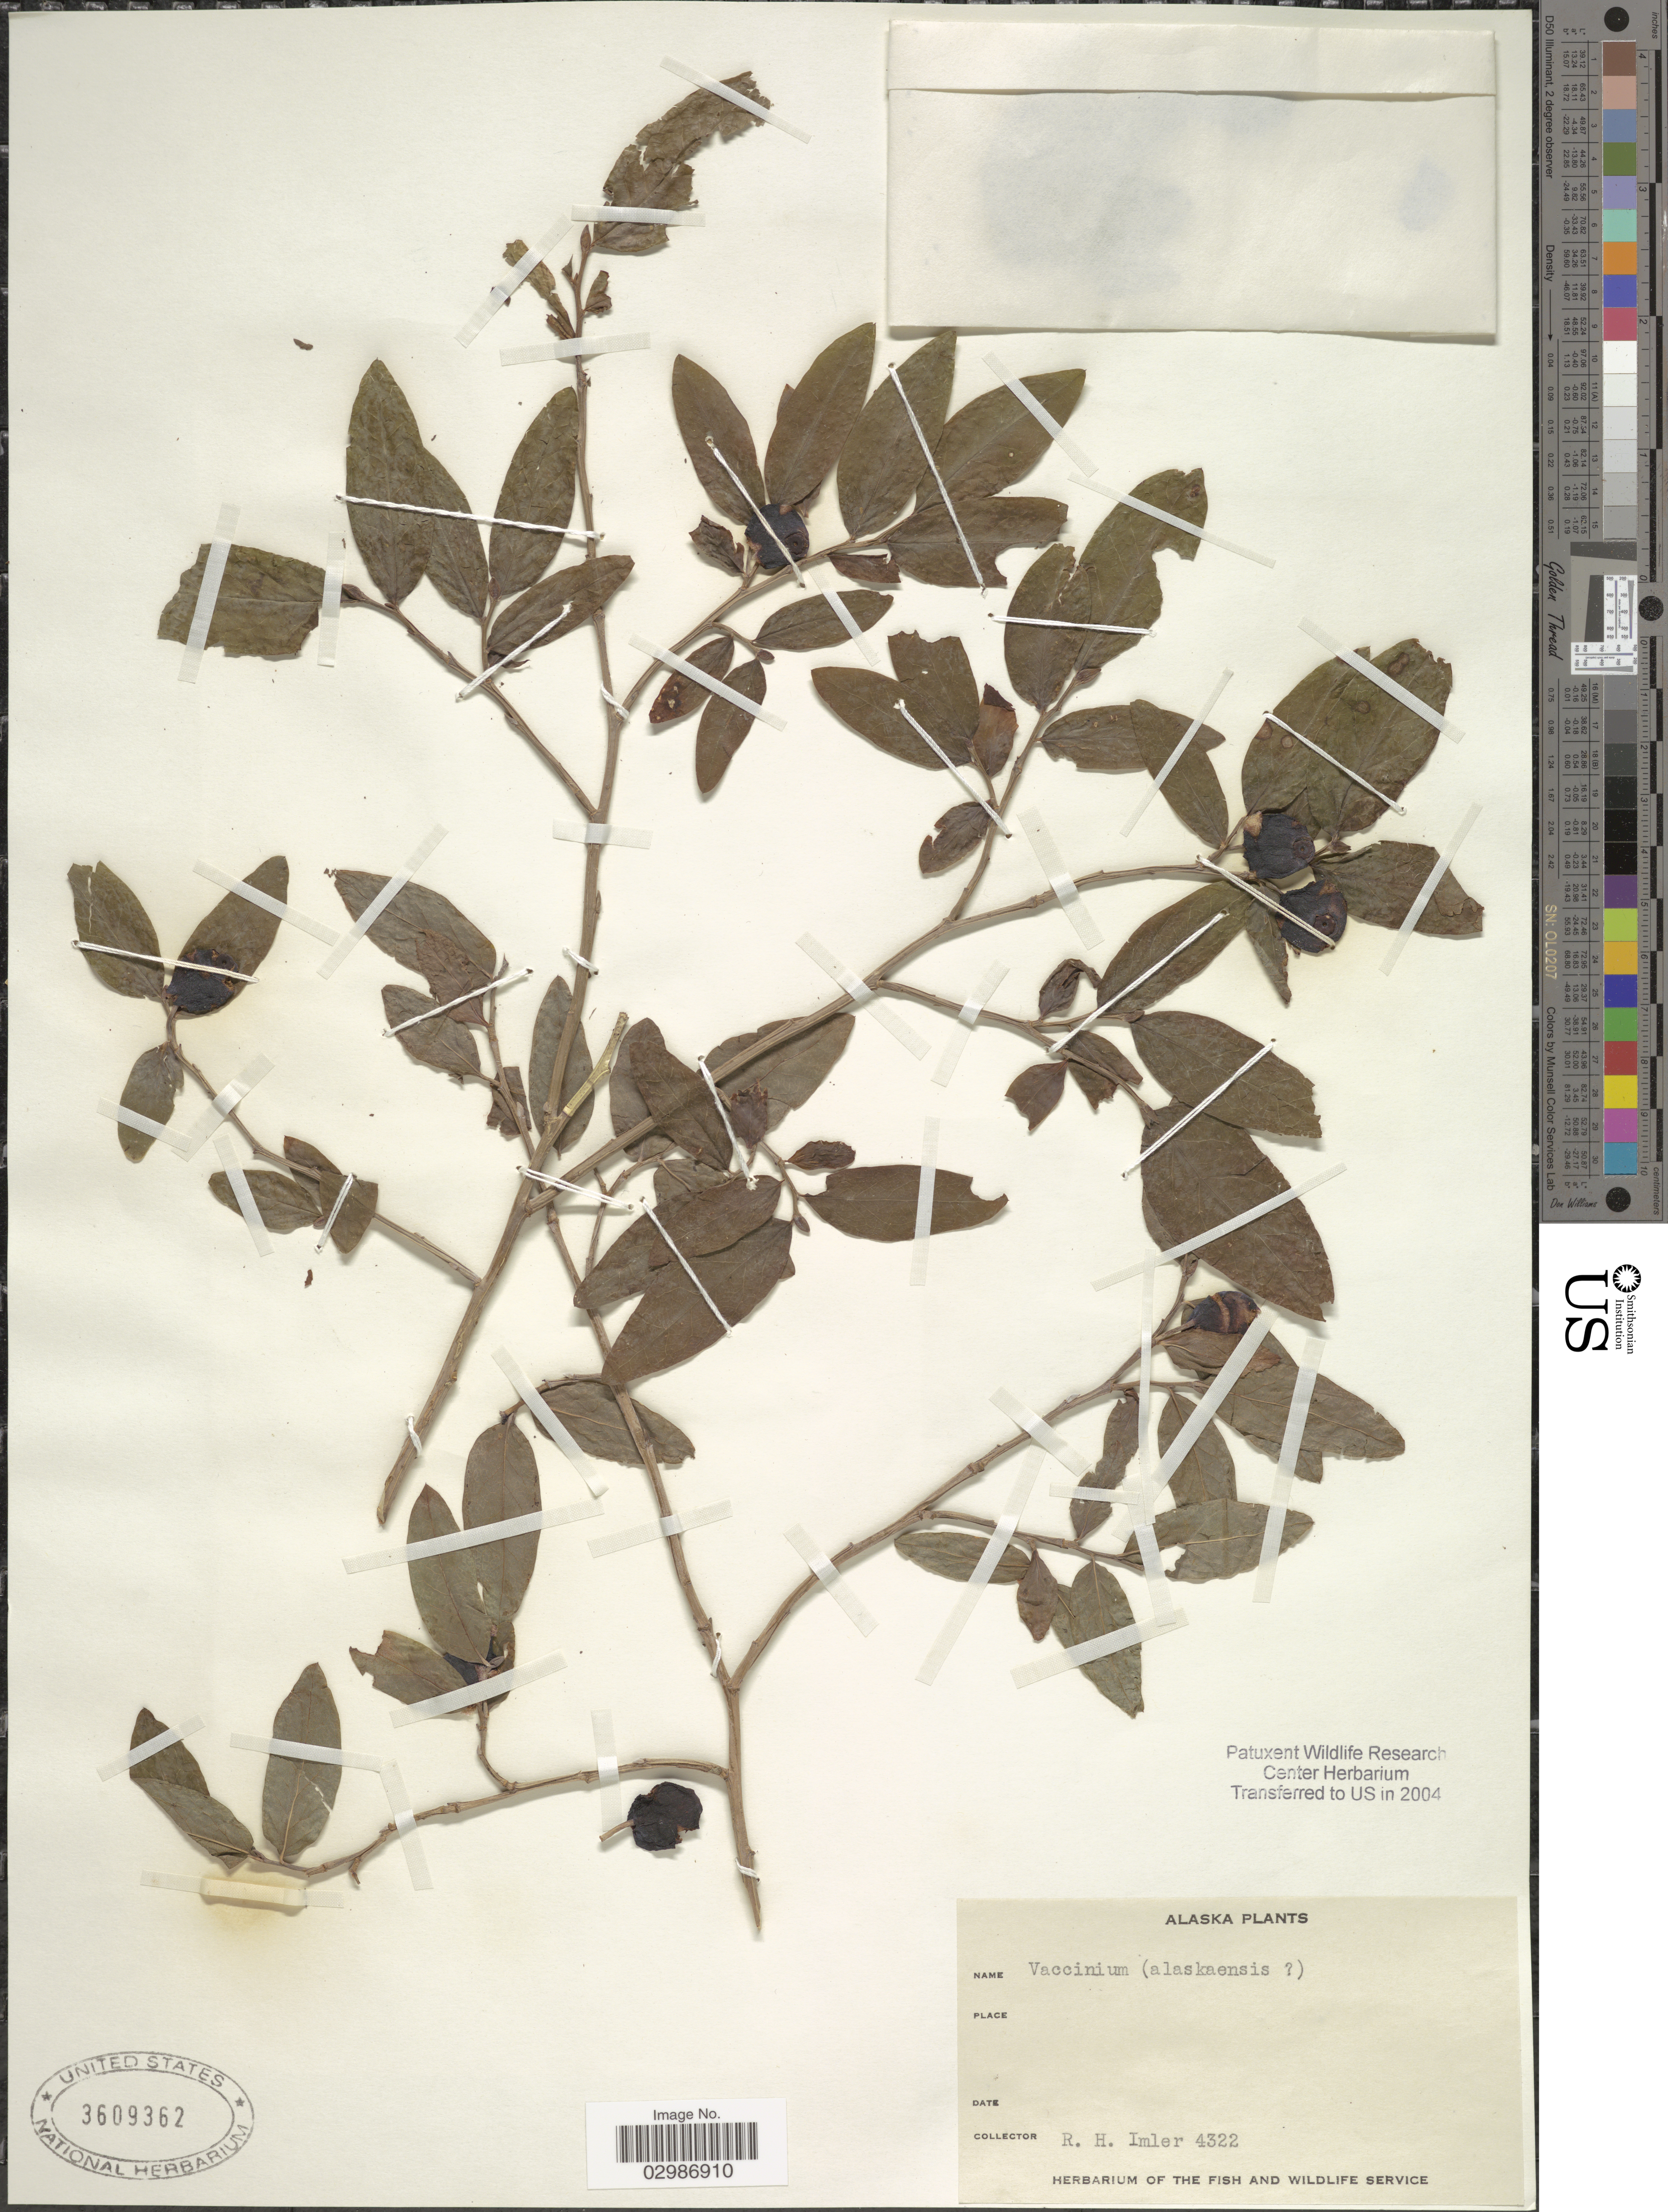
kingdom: Plantae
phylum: Tracheophyta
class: Magnoliopsida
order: Ericales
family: Ericaceae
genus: Vaccinium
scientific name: Vaccinium alaskaense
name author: Howell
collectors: R. Imler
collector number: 4322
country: United States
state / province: Alaska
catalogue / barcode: US 3609362